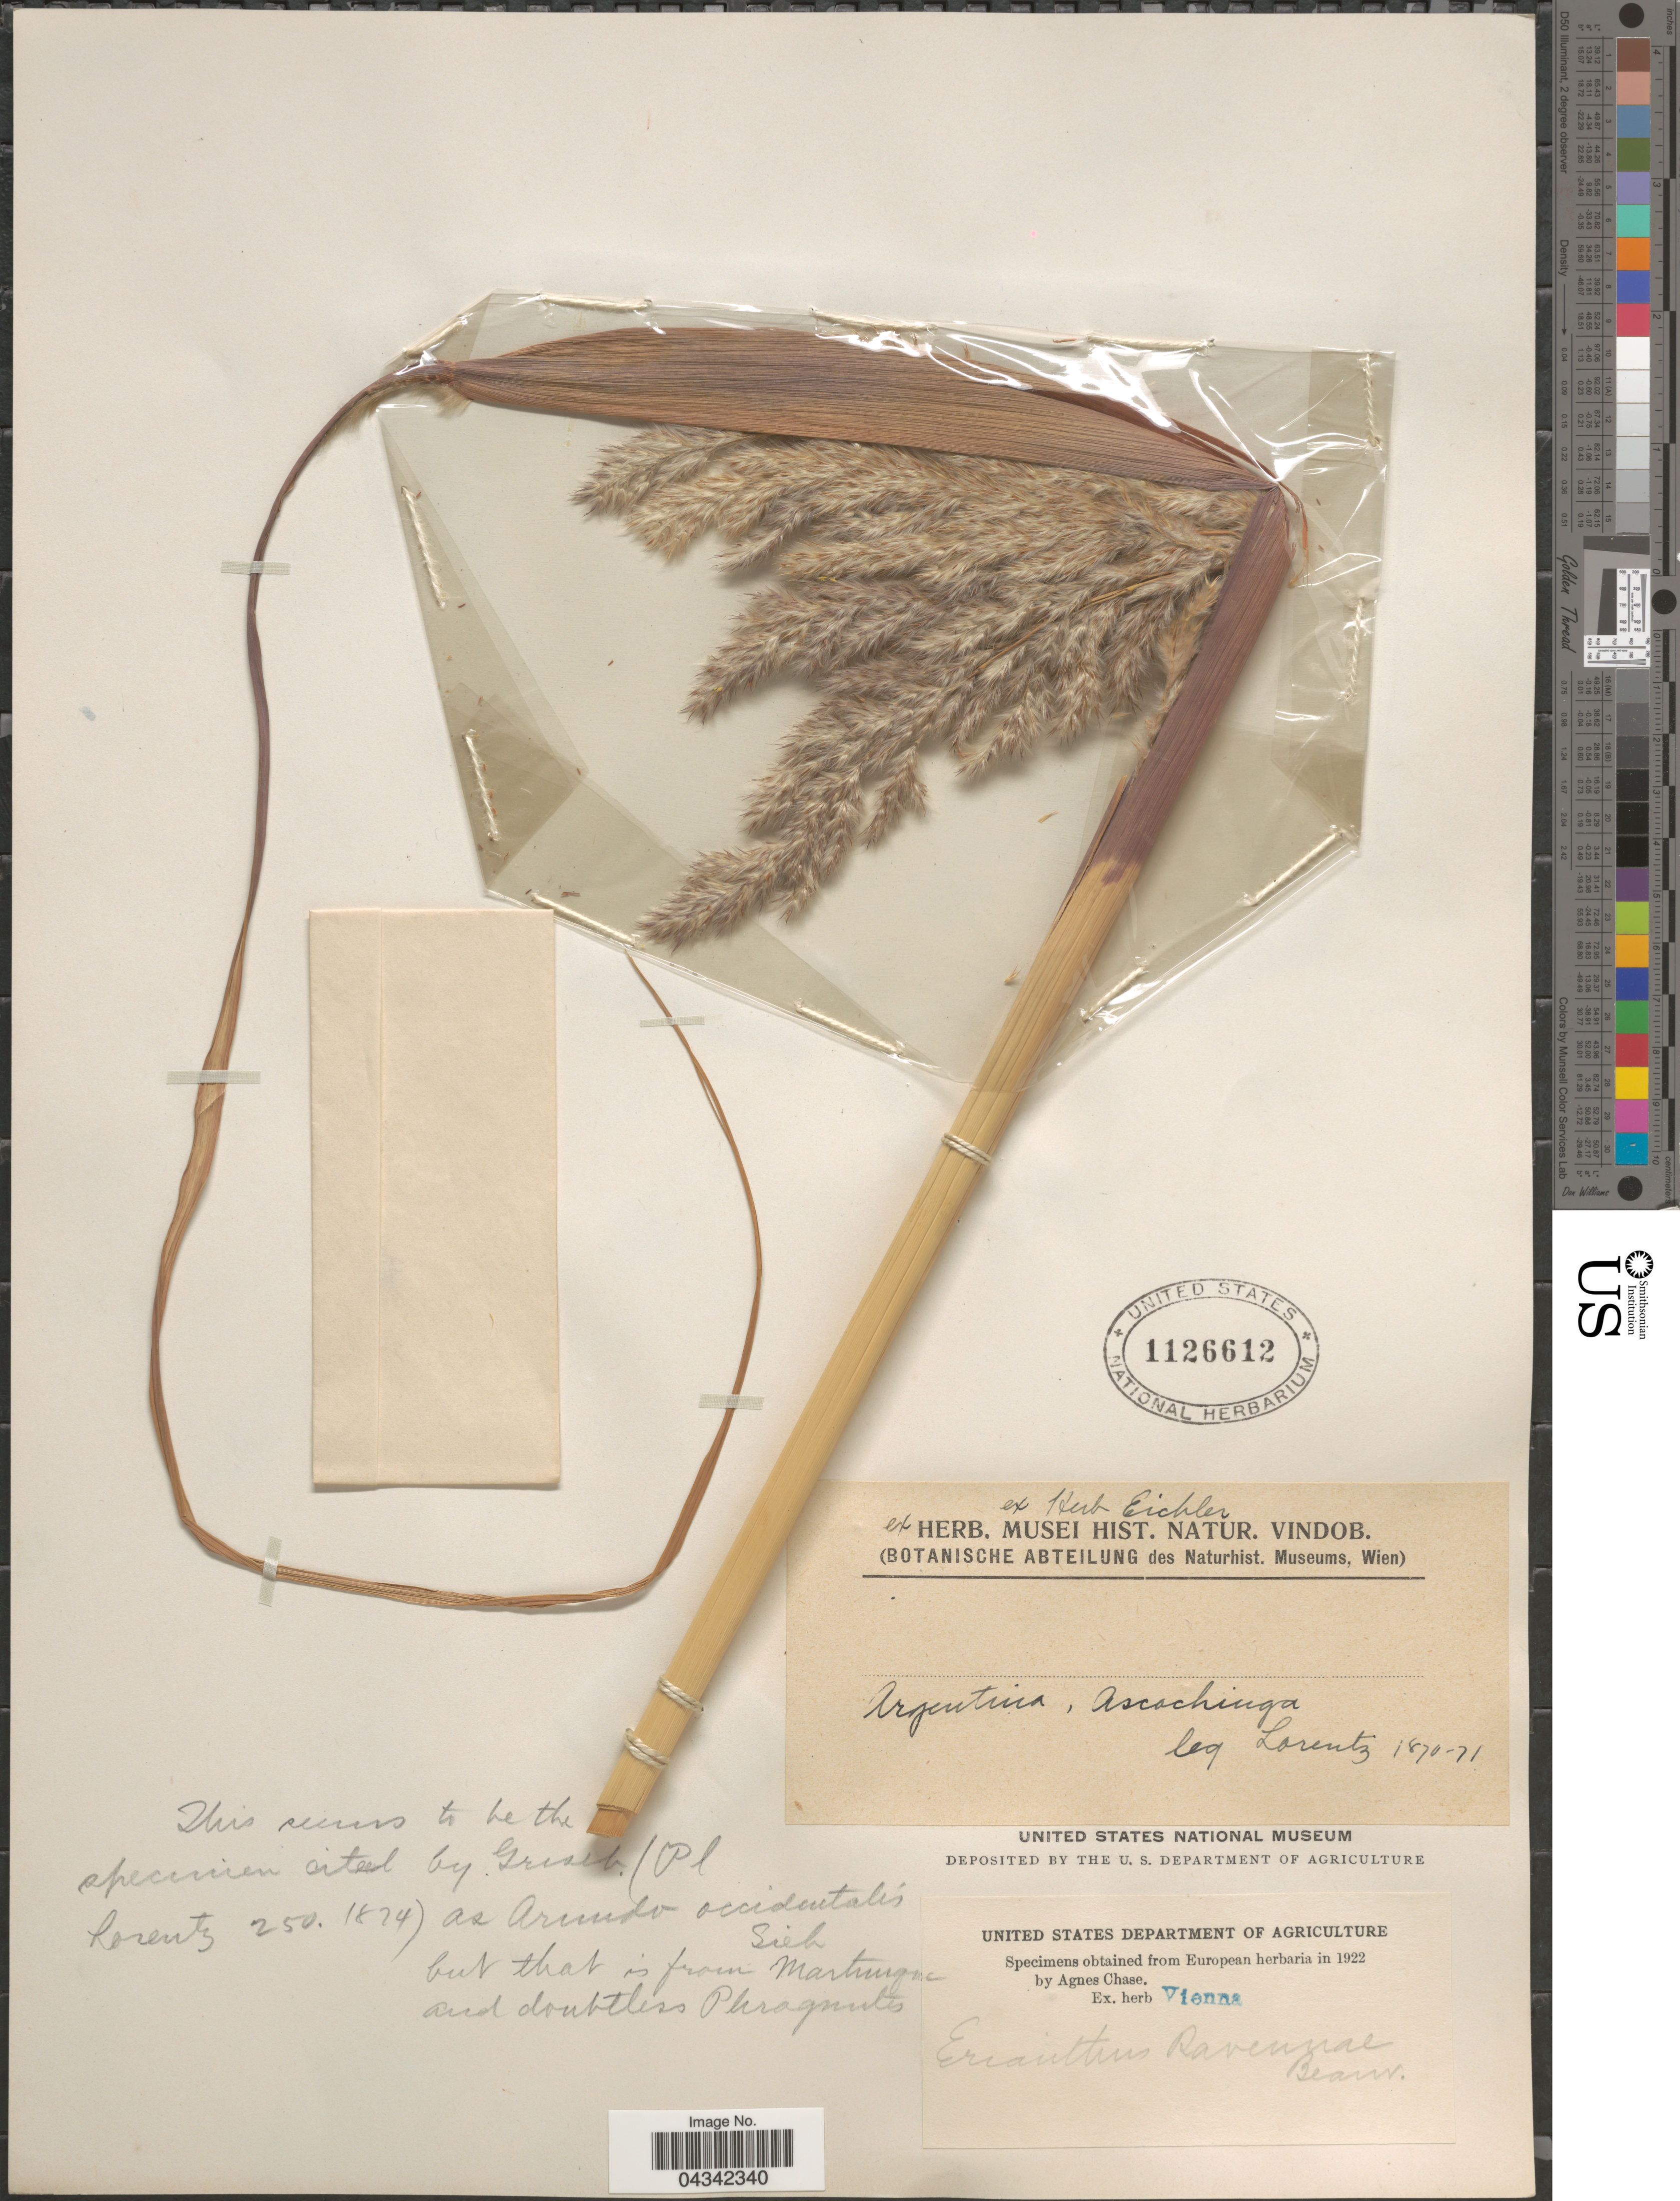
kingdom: Plantae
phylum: Tracheophyta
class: Liliopsida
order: Poales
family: Poaceae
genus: Tripidium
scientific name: Tripidium ravennae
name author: (L.) H. Scholz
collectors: -. Lorentz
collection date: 1870/1871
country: Argentina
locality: Ascachinga.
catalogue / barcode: US 1126612